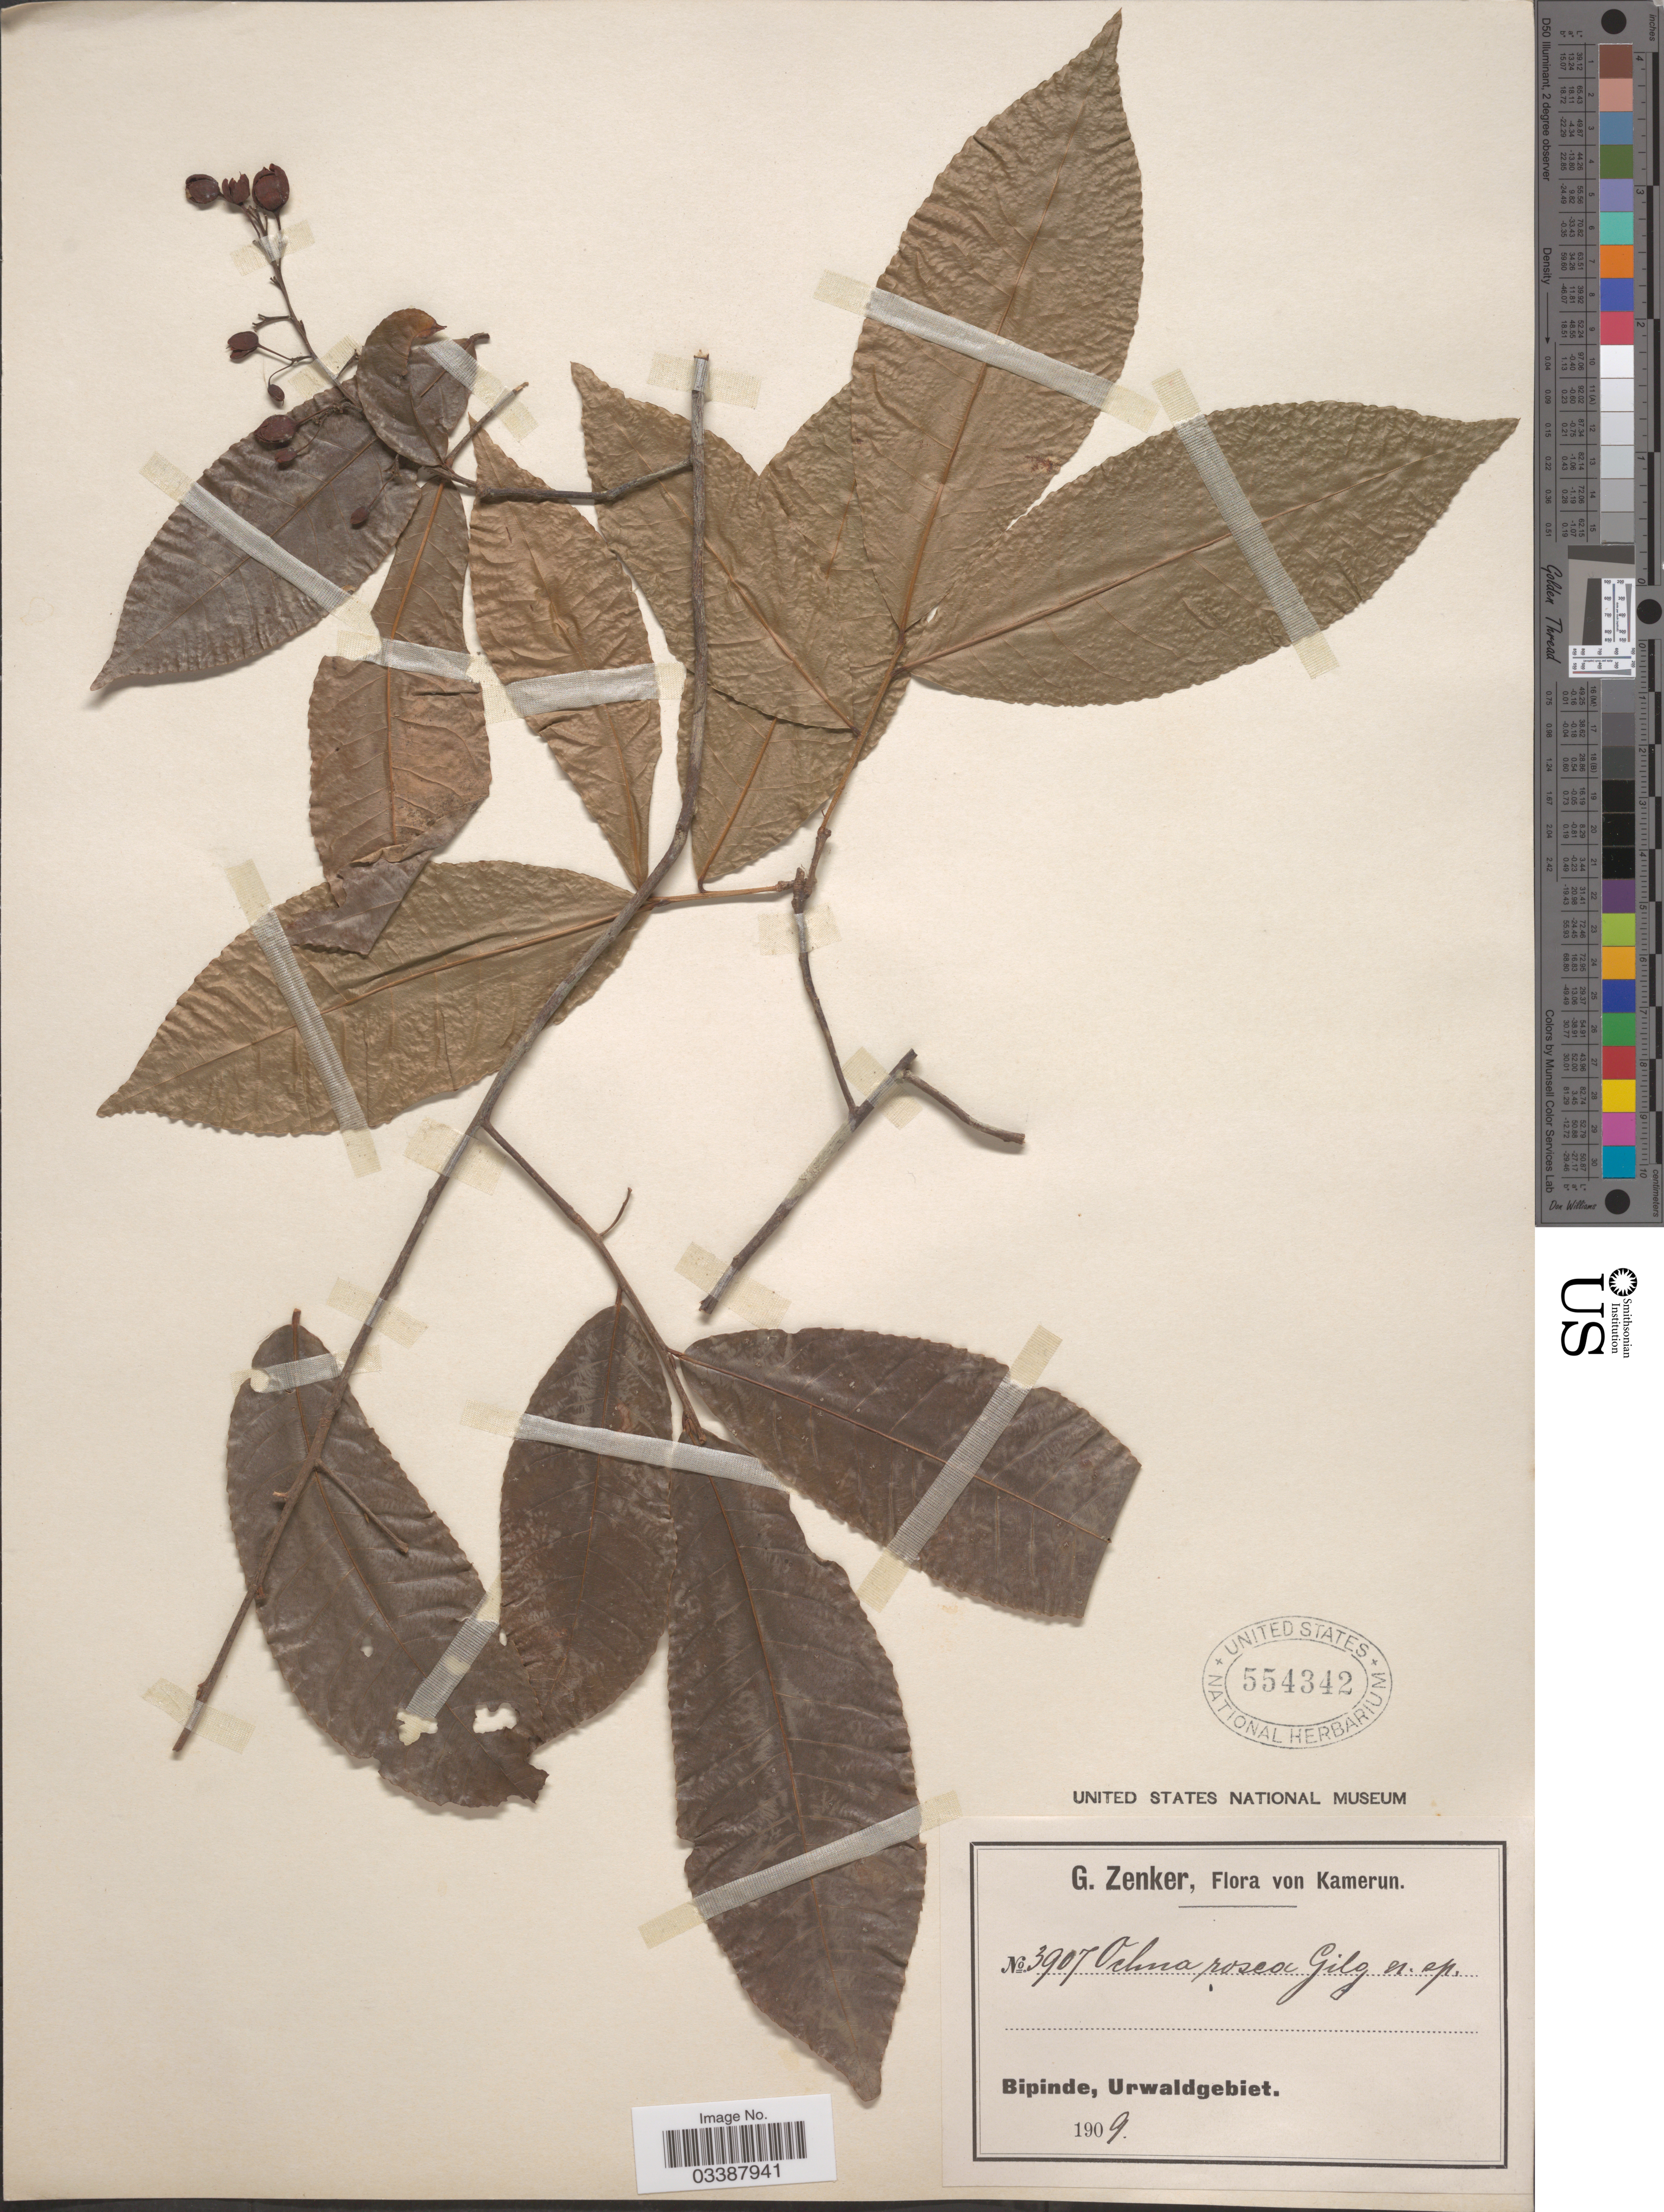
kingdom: Plantae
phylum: Tracheophyta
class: Magnoliopsida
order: Malpighiales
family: Ochnaceae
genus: Ochna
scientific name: Ochna rosea Gilg, sp. nov. ined.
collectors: G. A. Zenker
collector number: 3907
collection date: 1909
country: Cameroon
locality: Kamerun. Bipinde, Urwaldgebiet.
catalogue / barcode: US 554342